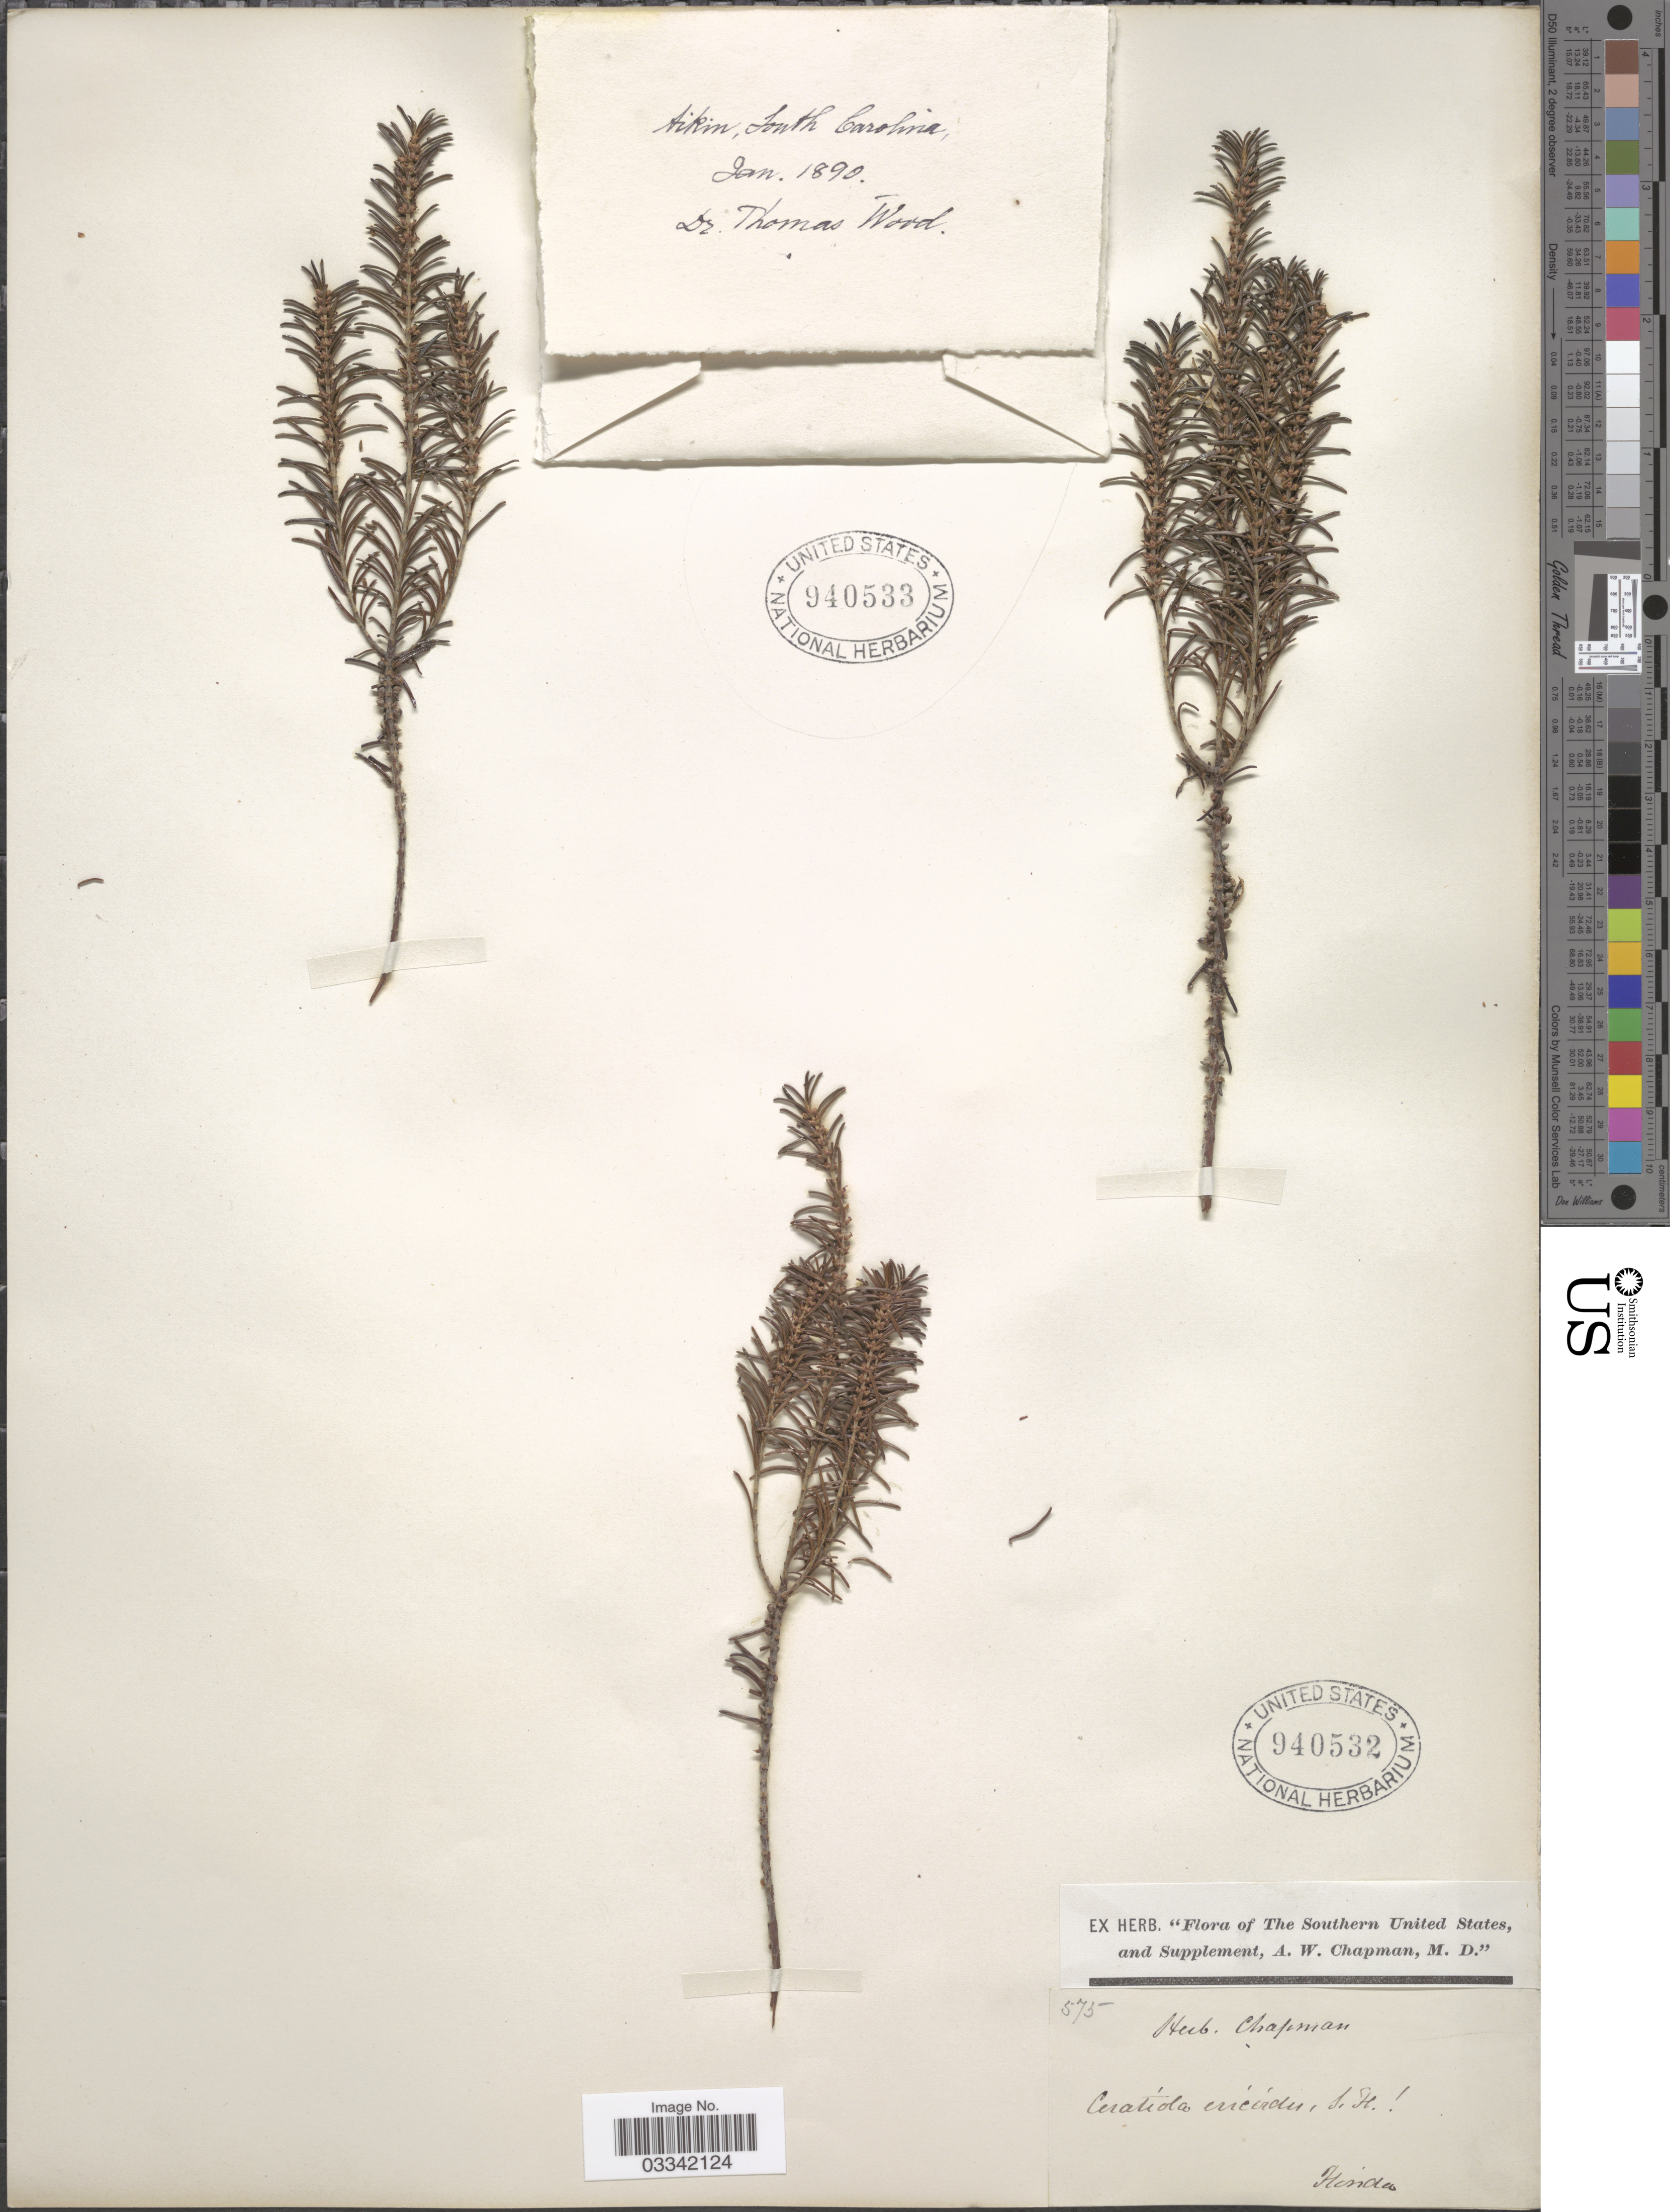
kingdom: Plantae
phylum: Tracheophyta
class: Magnoliopsida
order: Ericales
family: Ericaceae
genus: Ceratiola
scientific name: Ceratiola ericoides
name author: Michx.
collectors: T. F. Wood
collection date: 1890-01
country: United States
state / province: South Carolina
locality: Aikin.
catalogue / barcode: US 940533-2